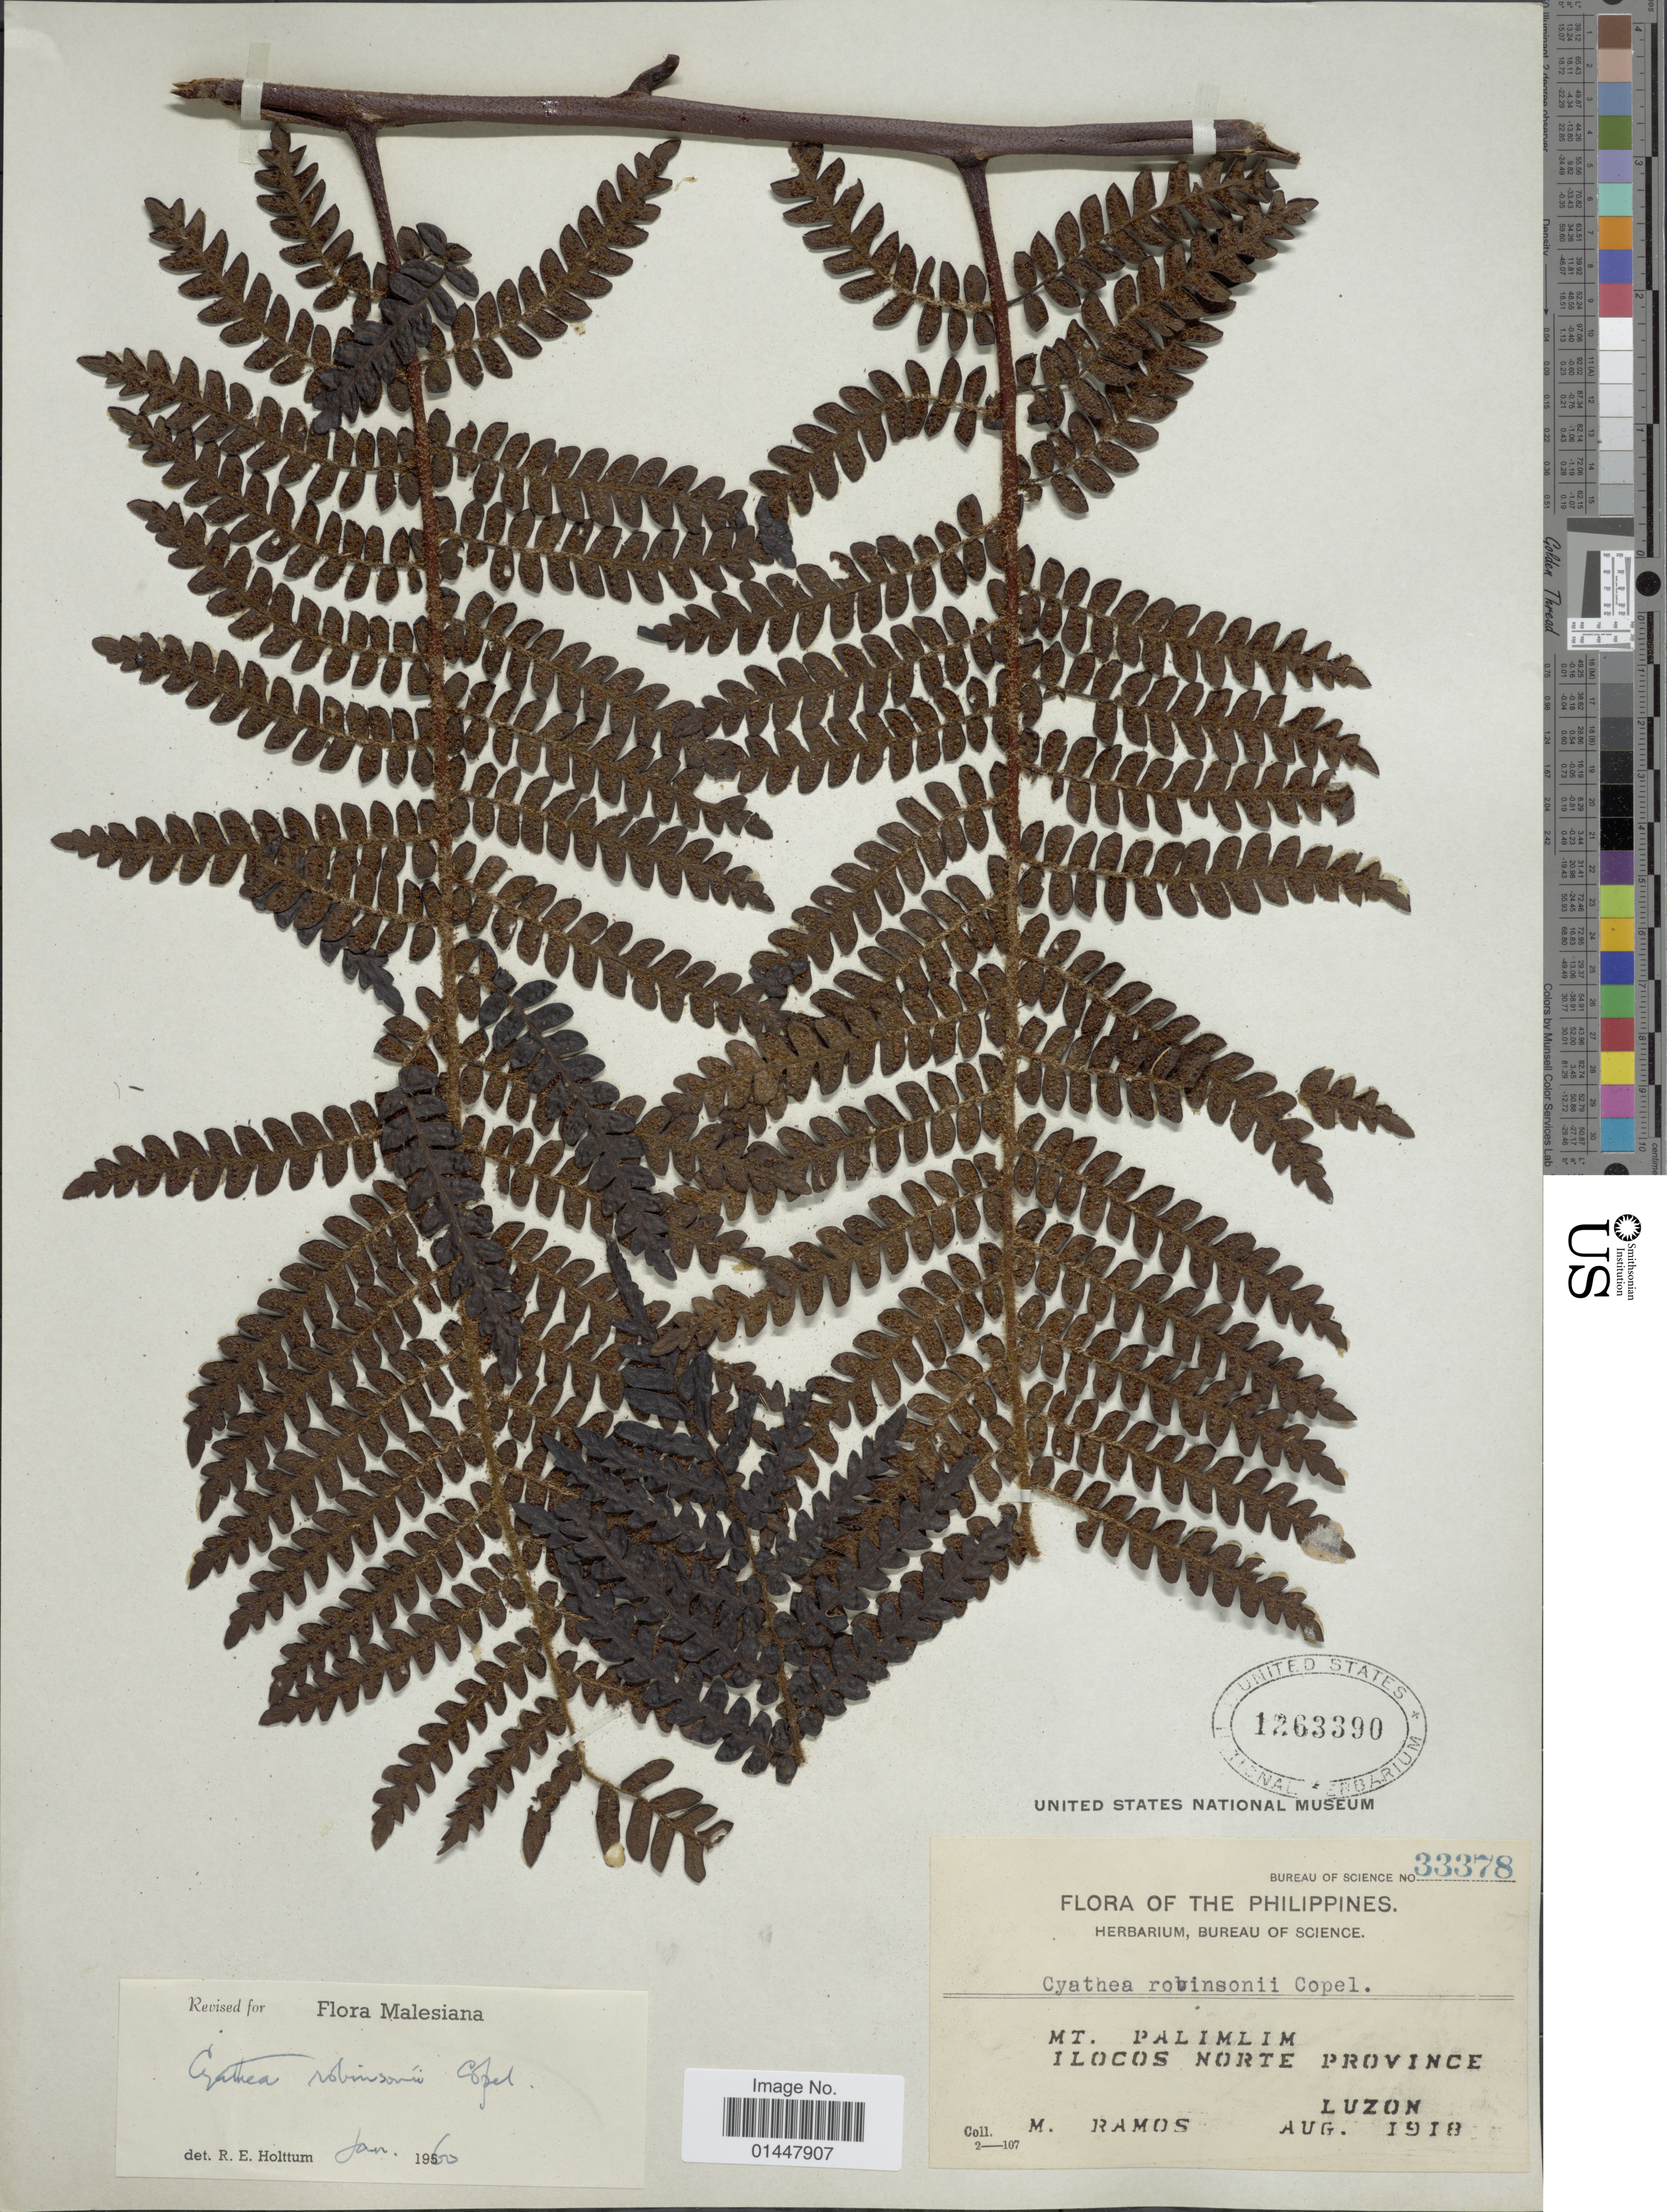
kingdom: Plantae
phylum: Tracheophyta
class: Polypodiopsida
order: Cyatheales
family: Cyatheaceae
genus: Sphaeropteris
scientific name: Sphaeropteris robinsonii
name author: (Copel.) R.M. Tryon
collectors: M. Ramos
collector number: Bureau of Science 33378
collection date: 1918-08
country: Philippines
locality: Mt.Palimlim, Ilocos Norte province Luzon.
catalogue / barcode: US 1263390